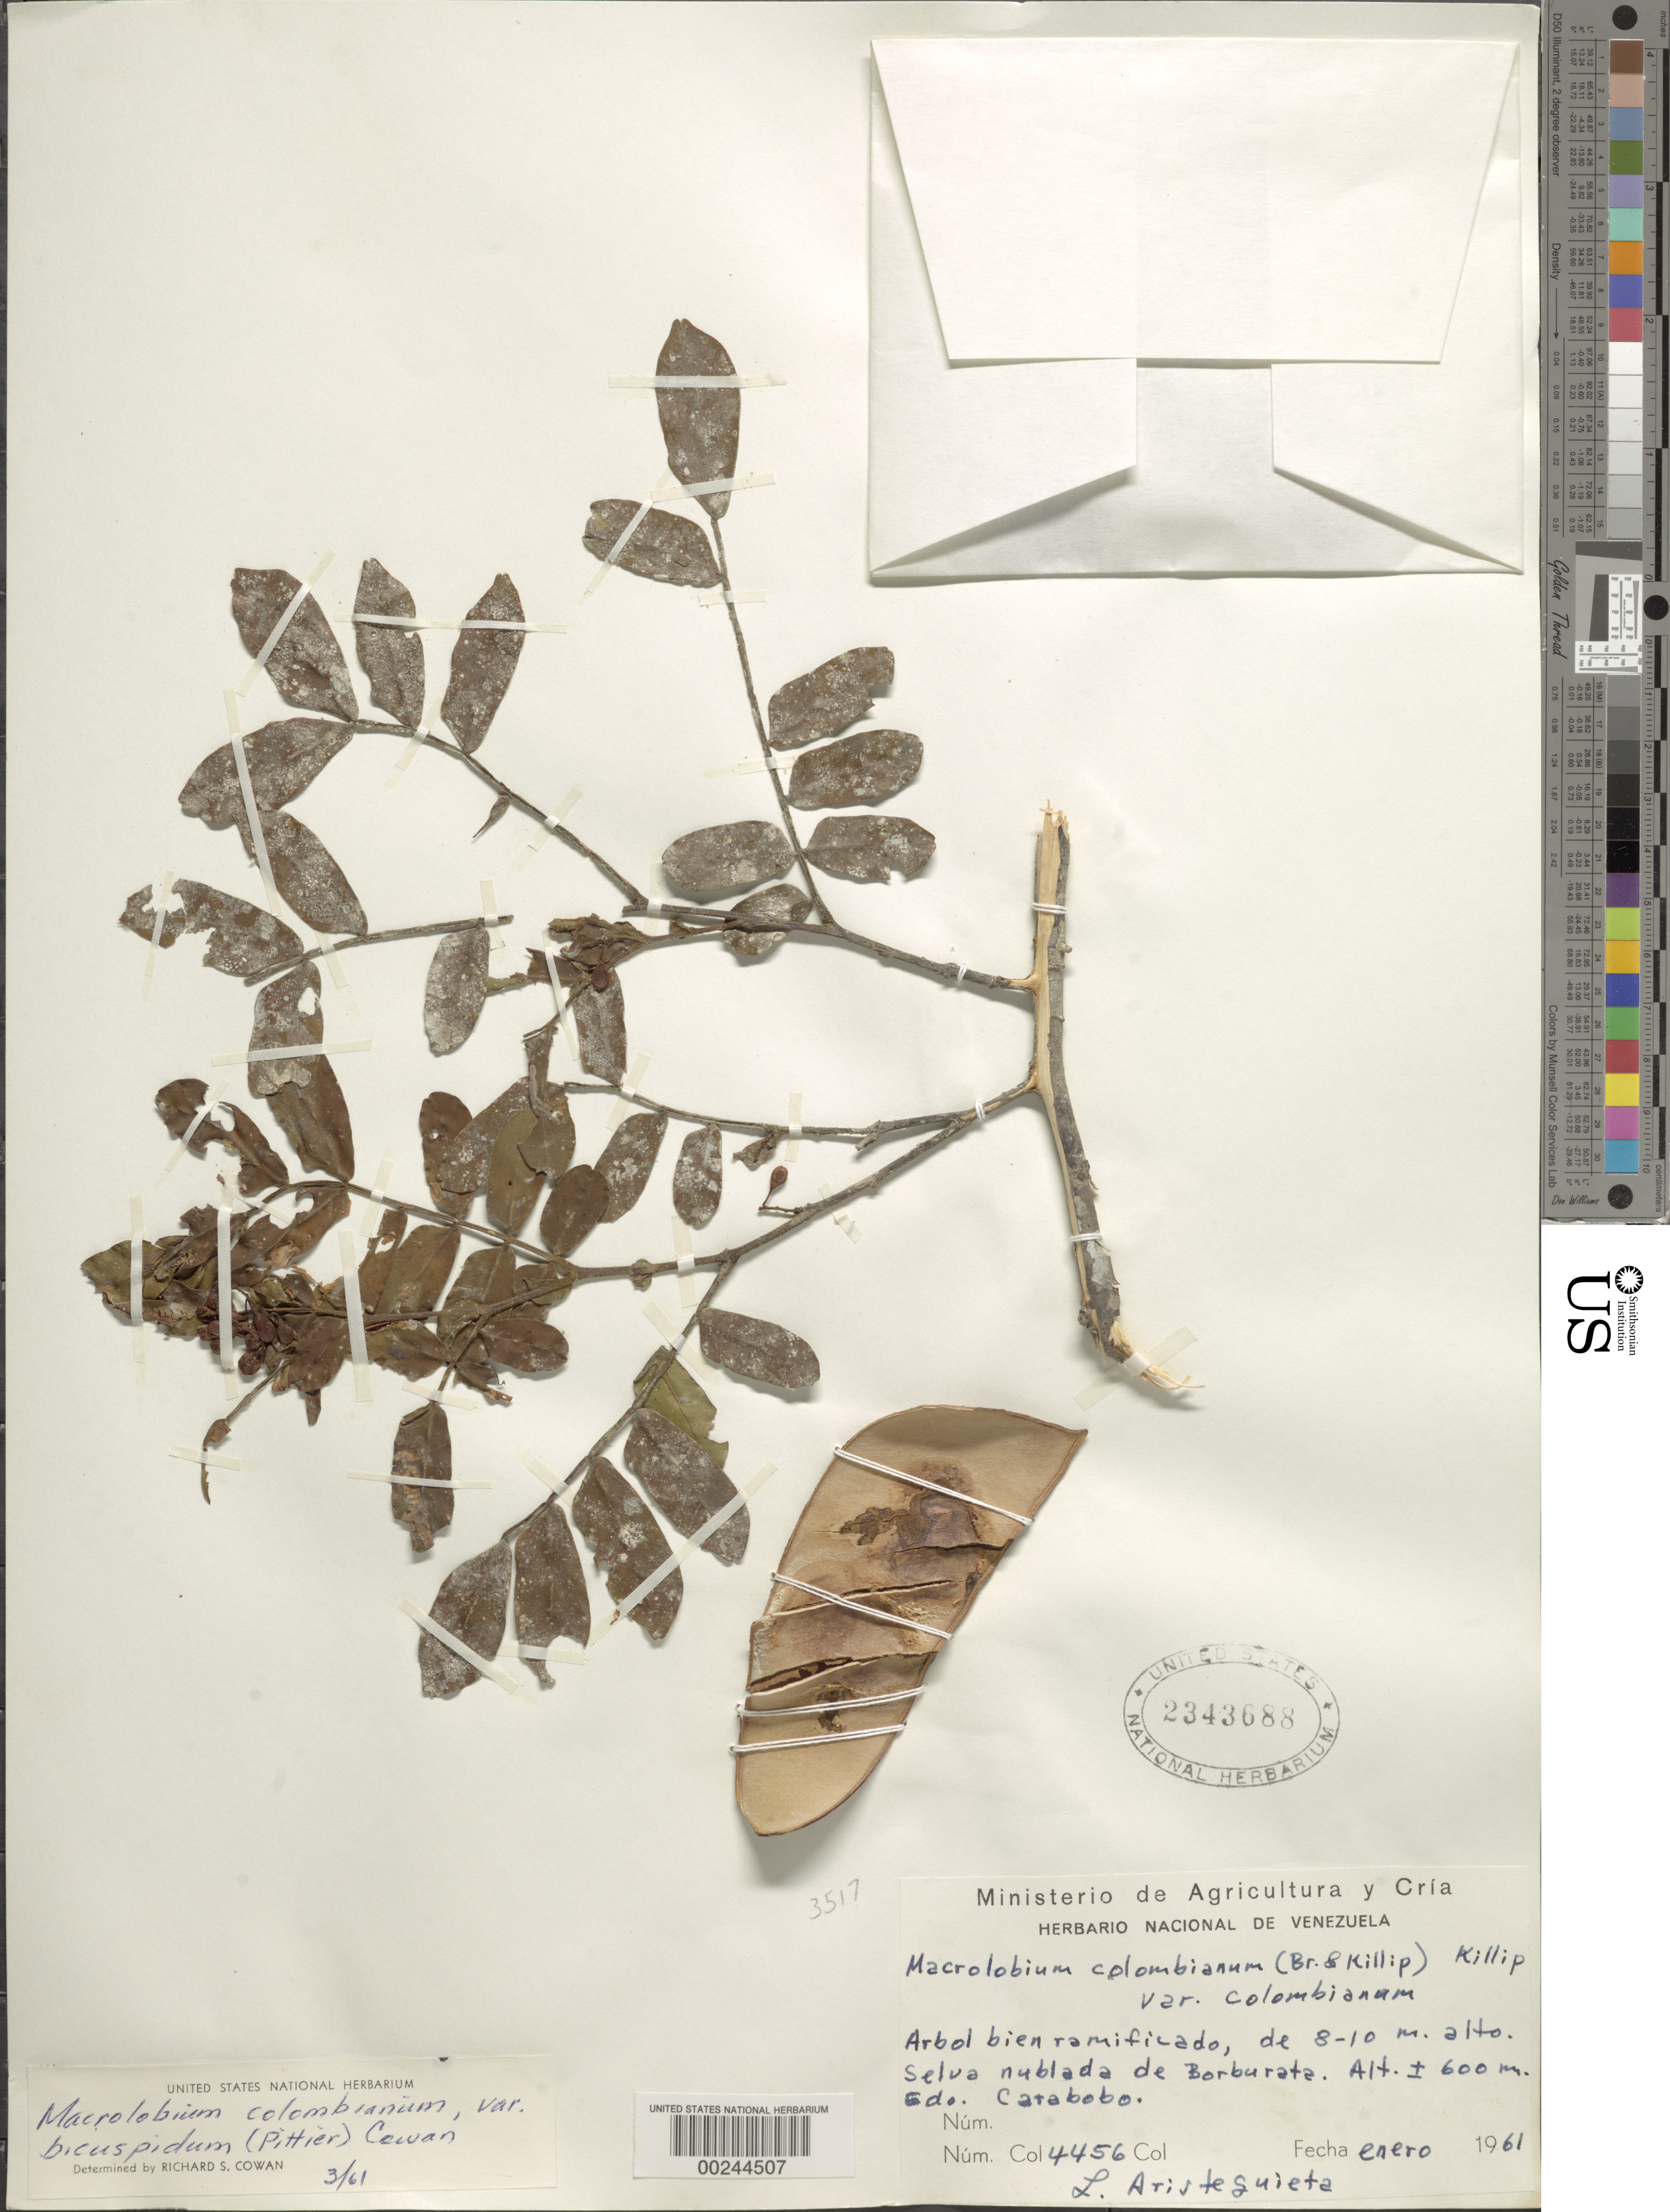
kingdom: Plantae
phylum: Tracheophyta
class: Magnoliopsida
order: Fabales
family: Fabaceae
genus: Macrolobium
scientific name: Macrolobium colombianum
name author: (Britton & Killip) Killip ex L. Uribe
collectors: L. Aristeguieta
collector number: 4456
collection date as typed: Jan 1961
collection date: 1961-01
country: Venezuela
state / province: Carabobo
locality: Borburata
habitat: Cloud forest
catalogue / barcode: US 2343688